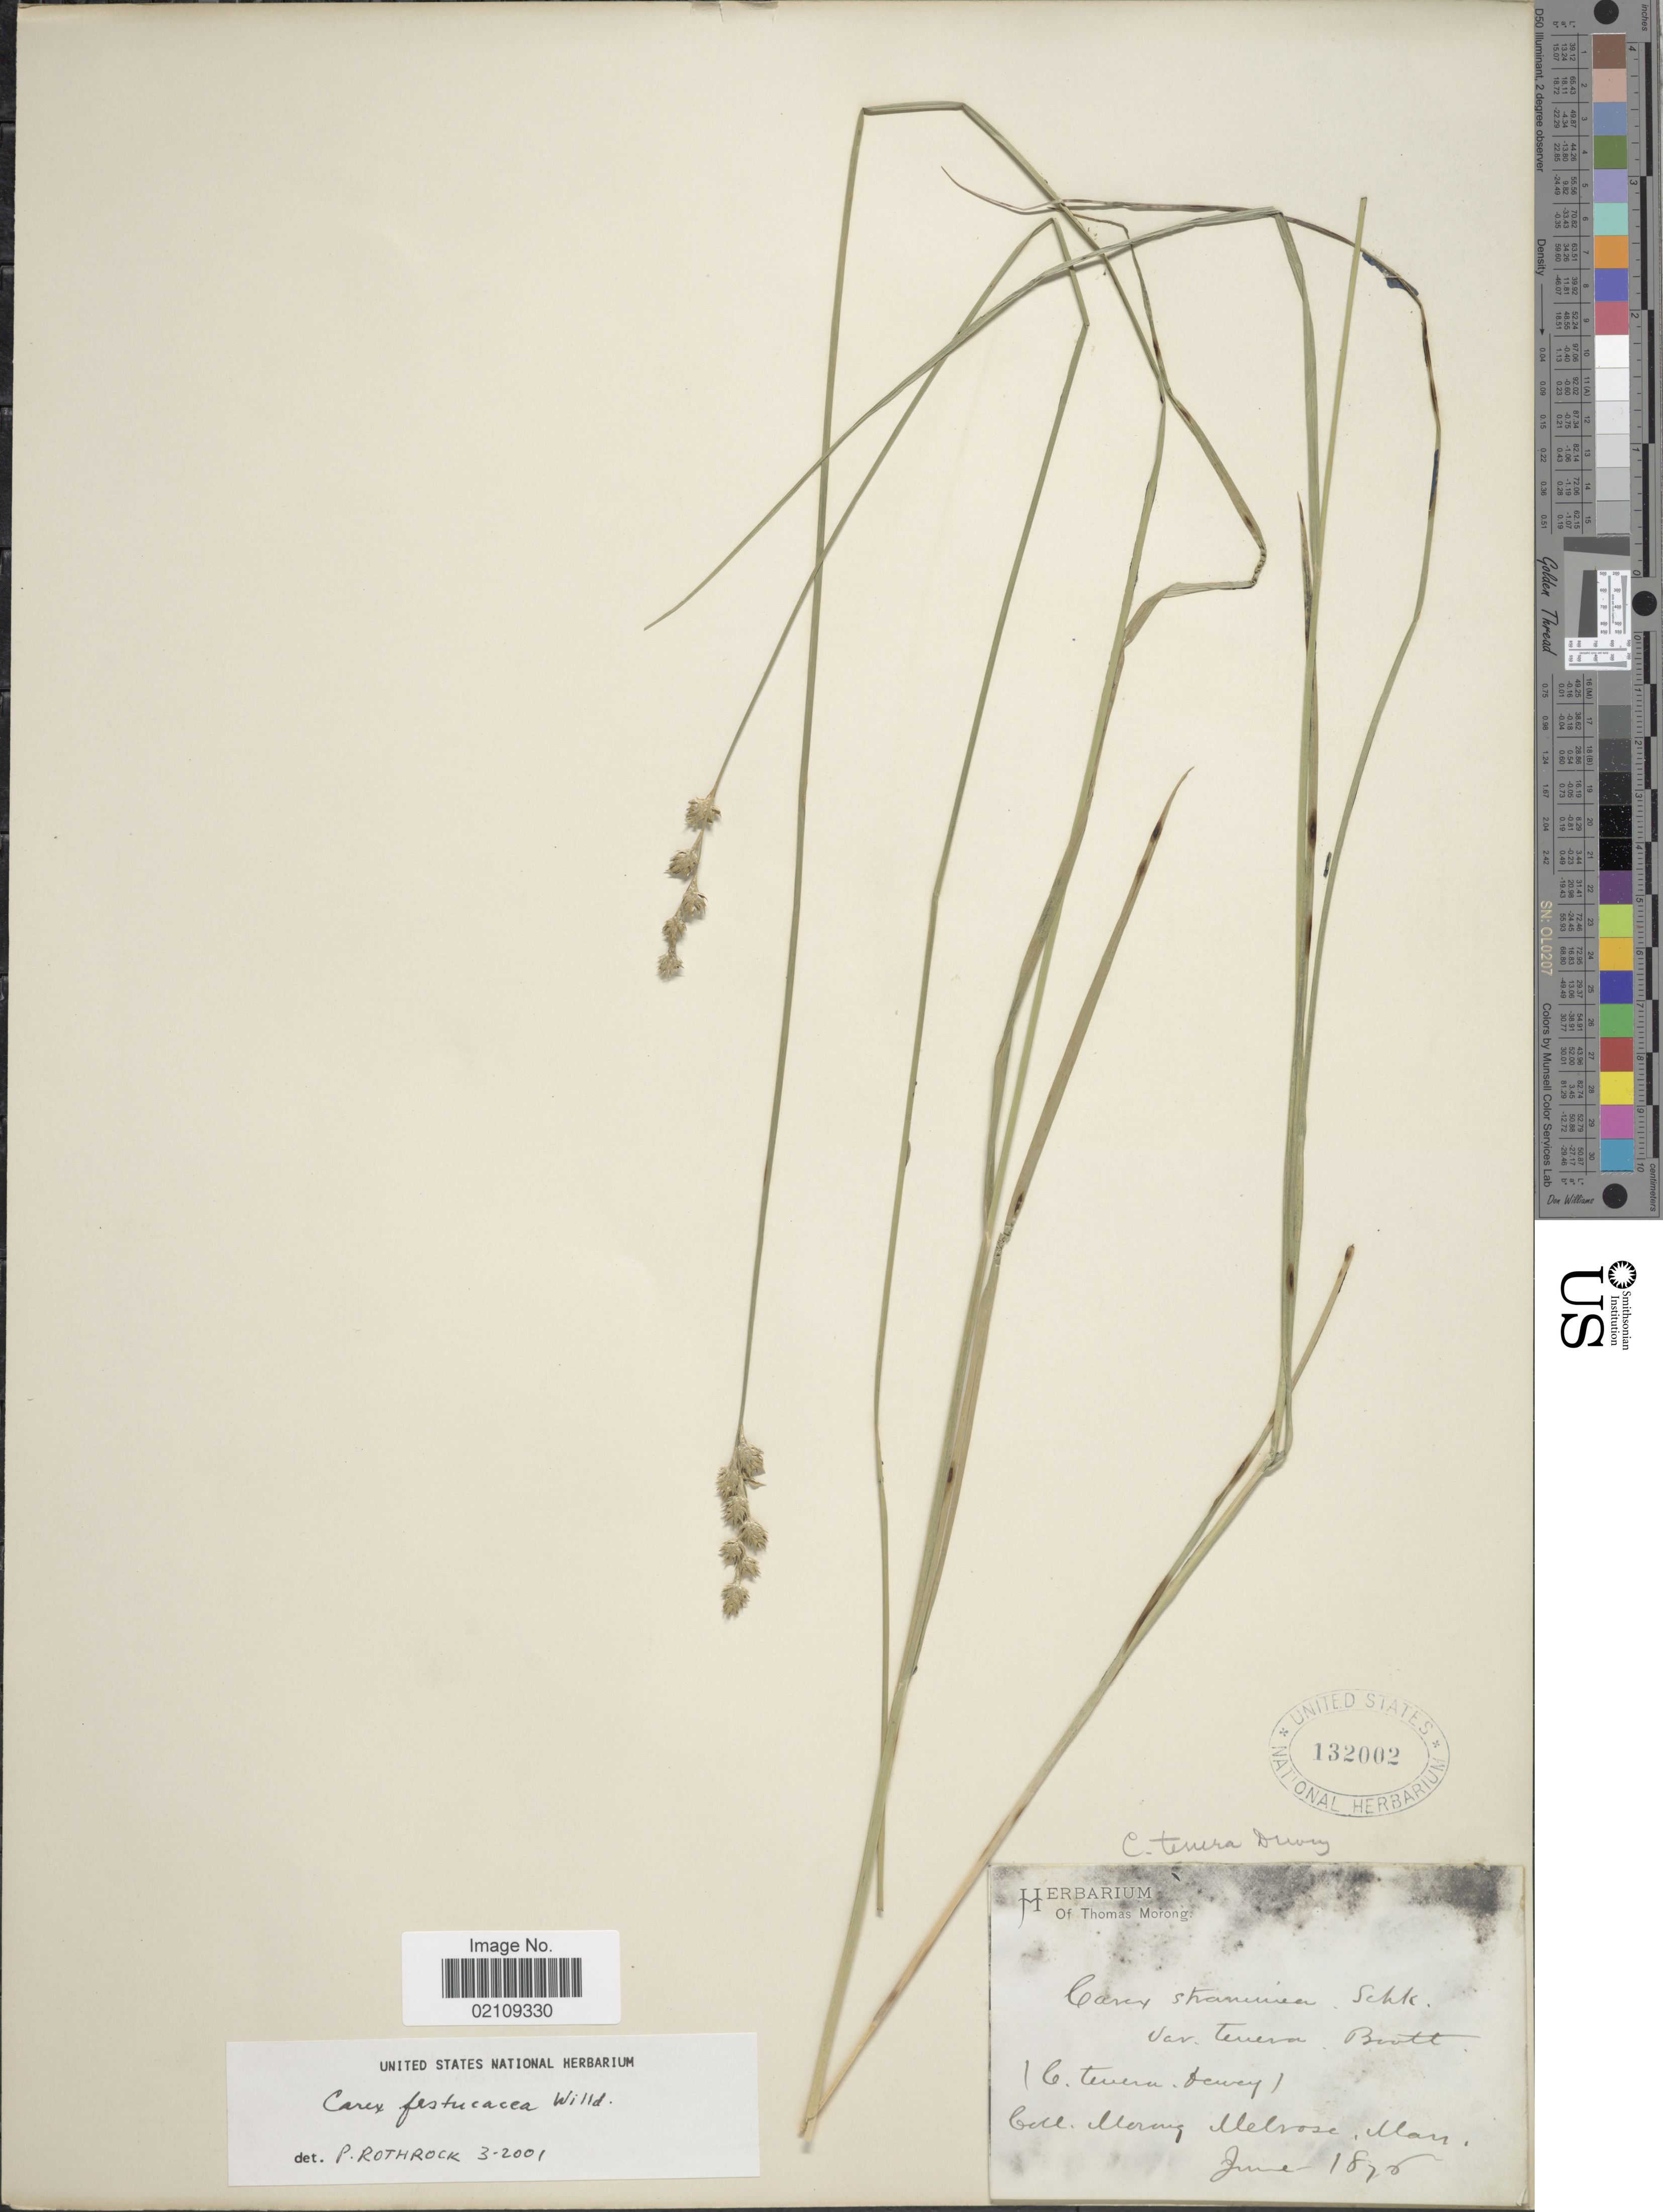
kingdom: Plantae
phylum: Tracheophyta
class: Liliopsida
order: Poales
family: Cyperaceae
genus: Carex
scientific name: Carex festucacea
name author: Willd.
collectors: ex herb. T. Morong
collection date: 1876-06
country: United States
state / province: Massachusetts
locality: Melrose,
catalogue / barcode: US 132002